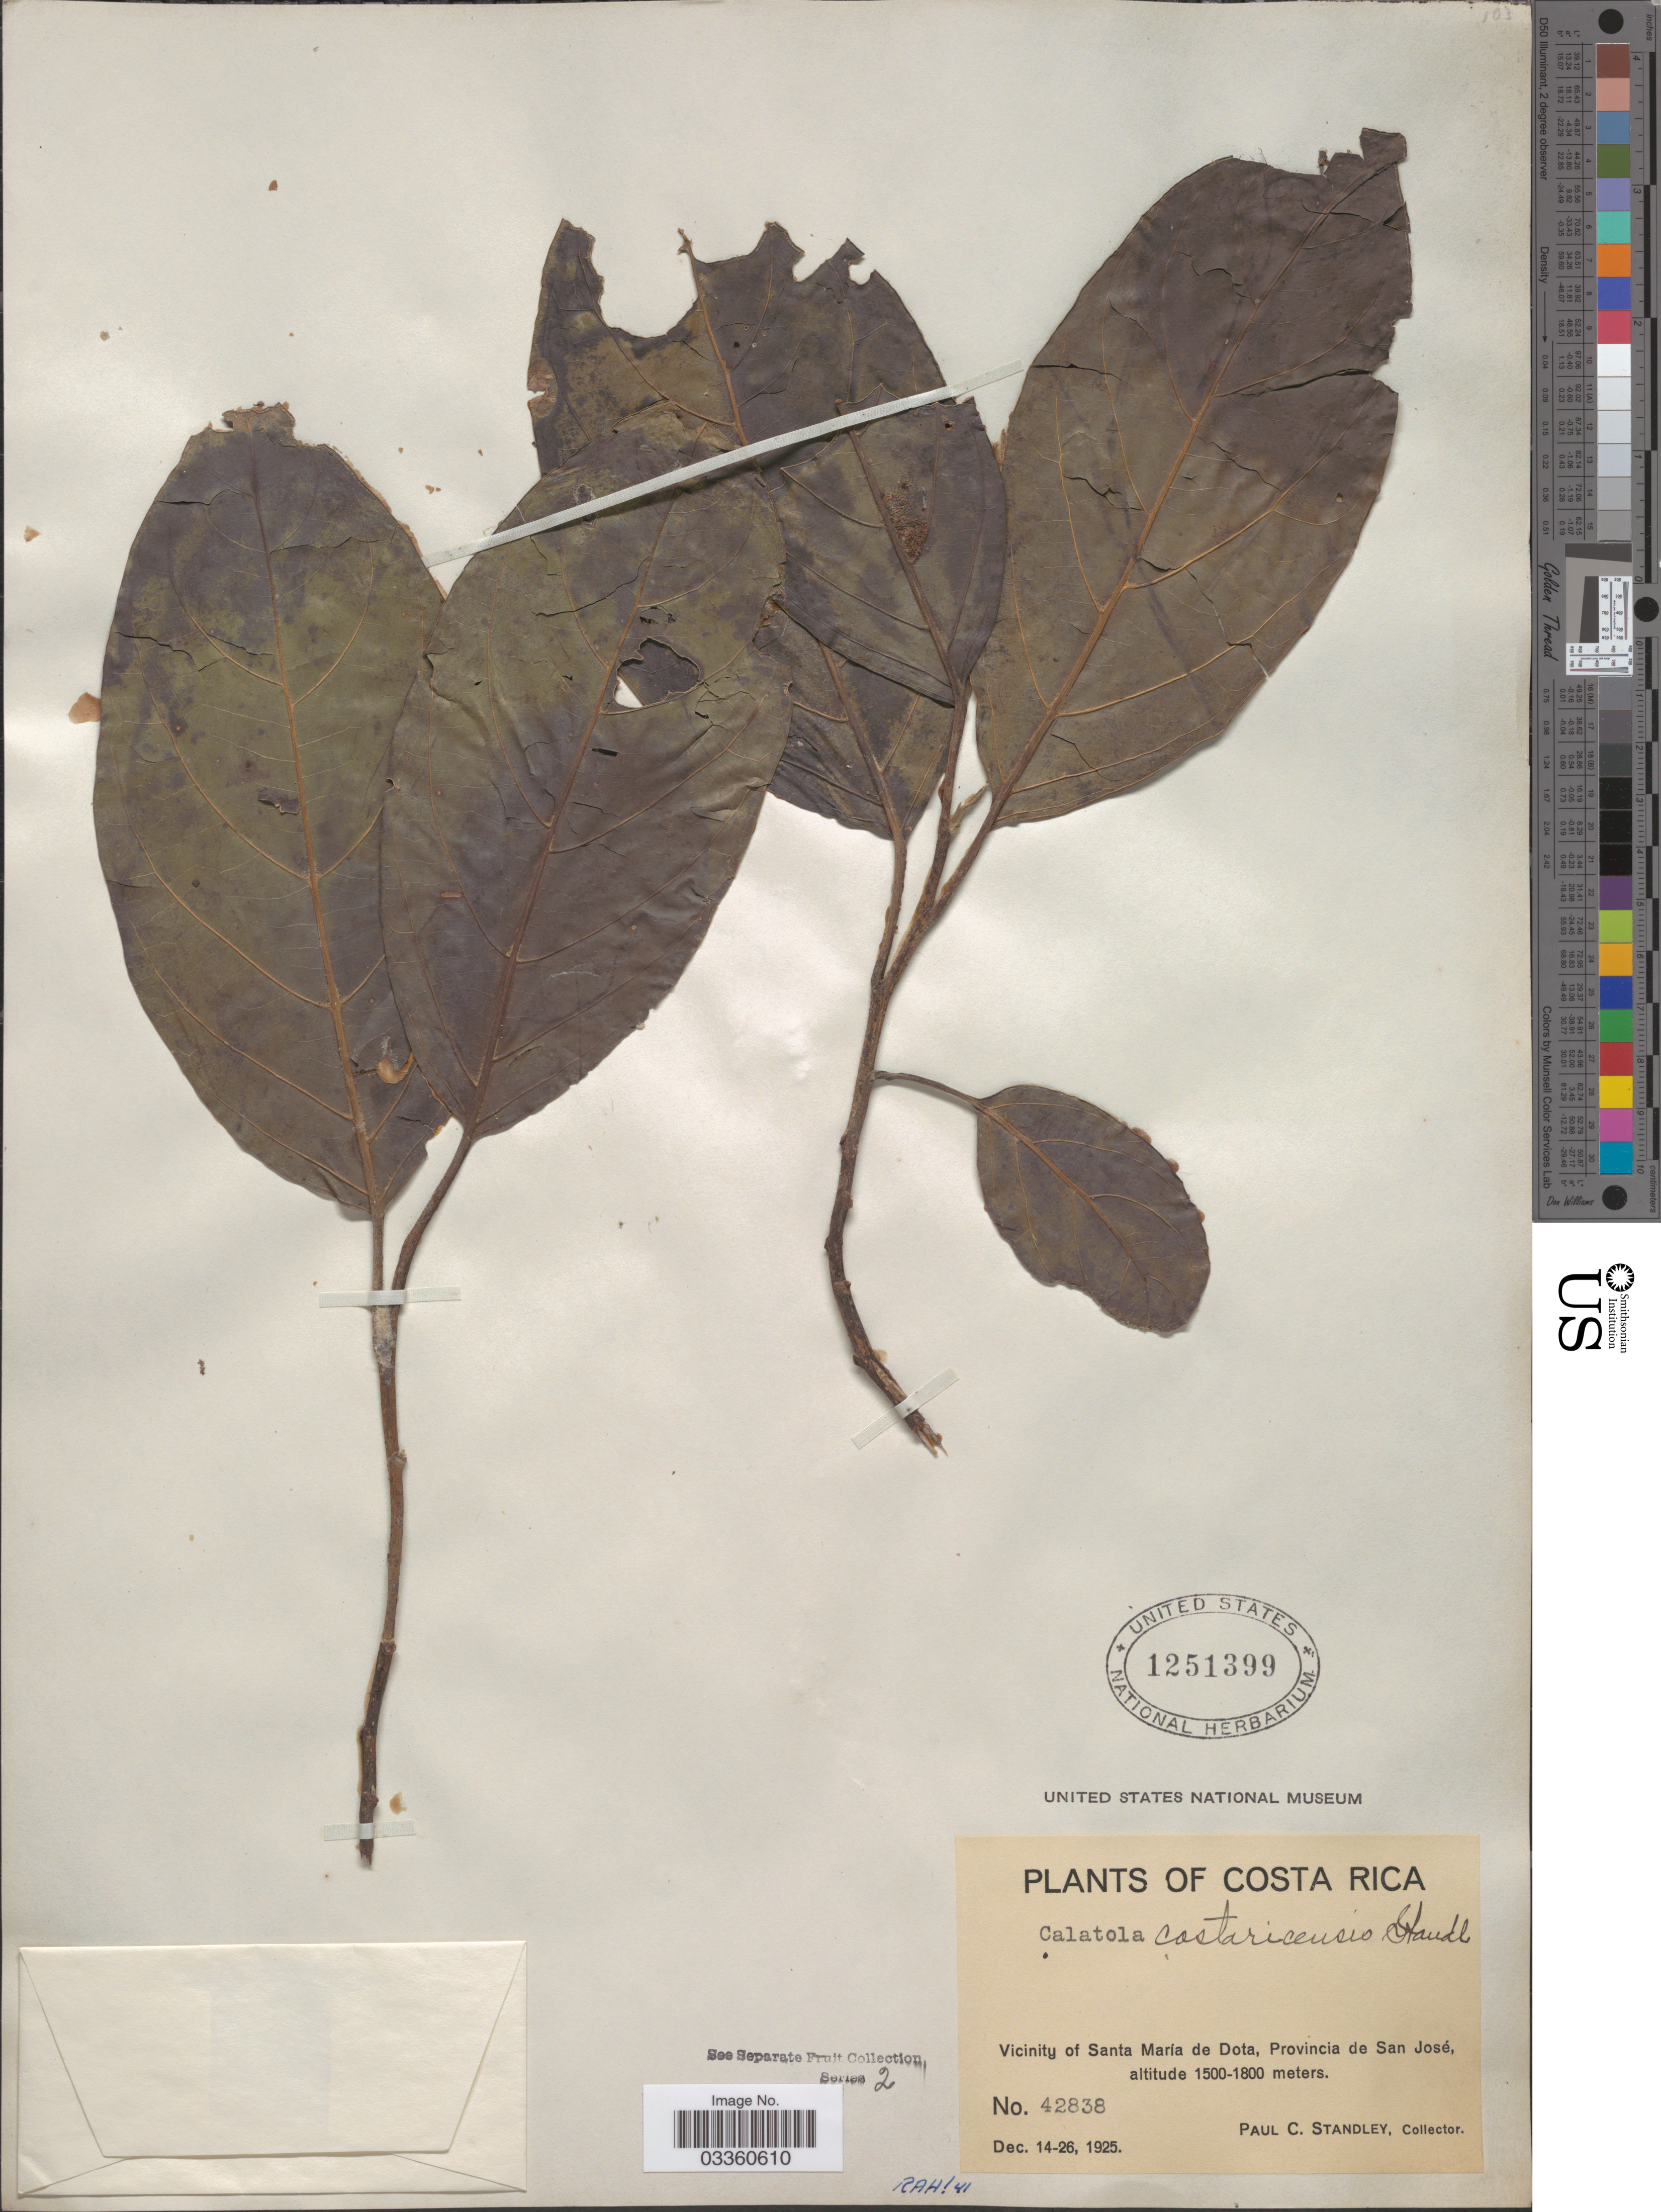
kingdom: Plantae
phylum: Tracheophyta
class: Magnoliopsida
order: Metteniusales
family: Metteniusaceae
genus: Calatola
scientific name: Calatola costaricensis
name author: Standl.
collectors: P. C. Standley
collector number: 42838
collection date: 1925-12-14/1925-12-26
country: Costa Rica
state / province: San José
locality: Vicinity of Santa María de Dota.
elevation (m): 1500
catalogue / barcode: US 1251399